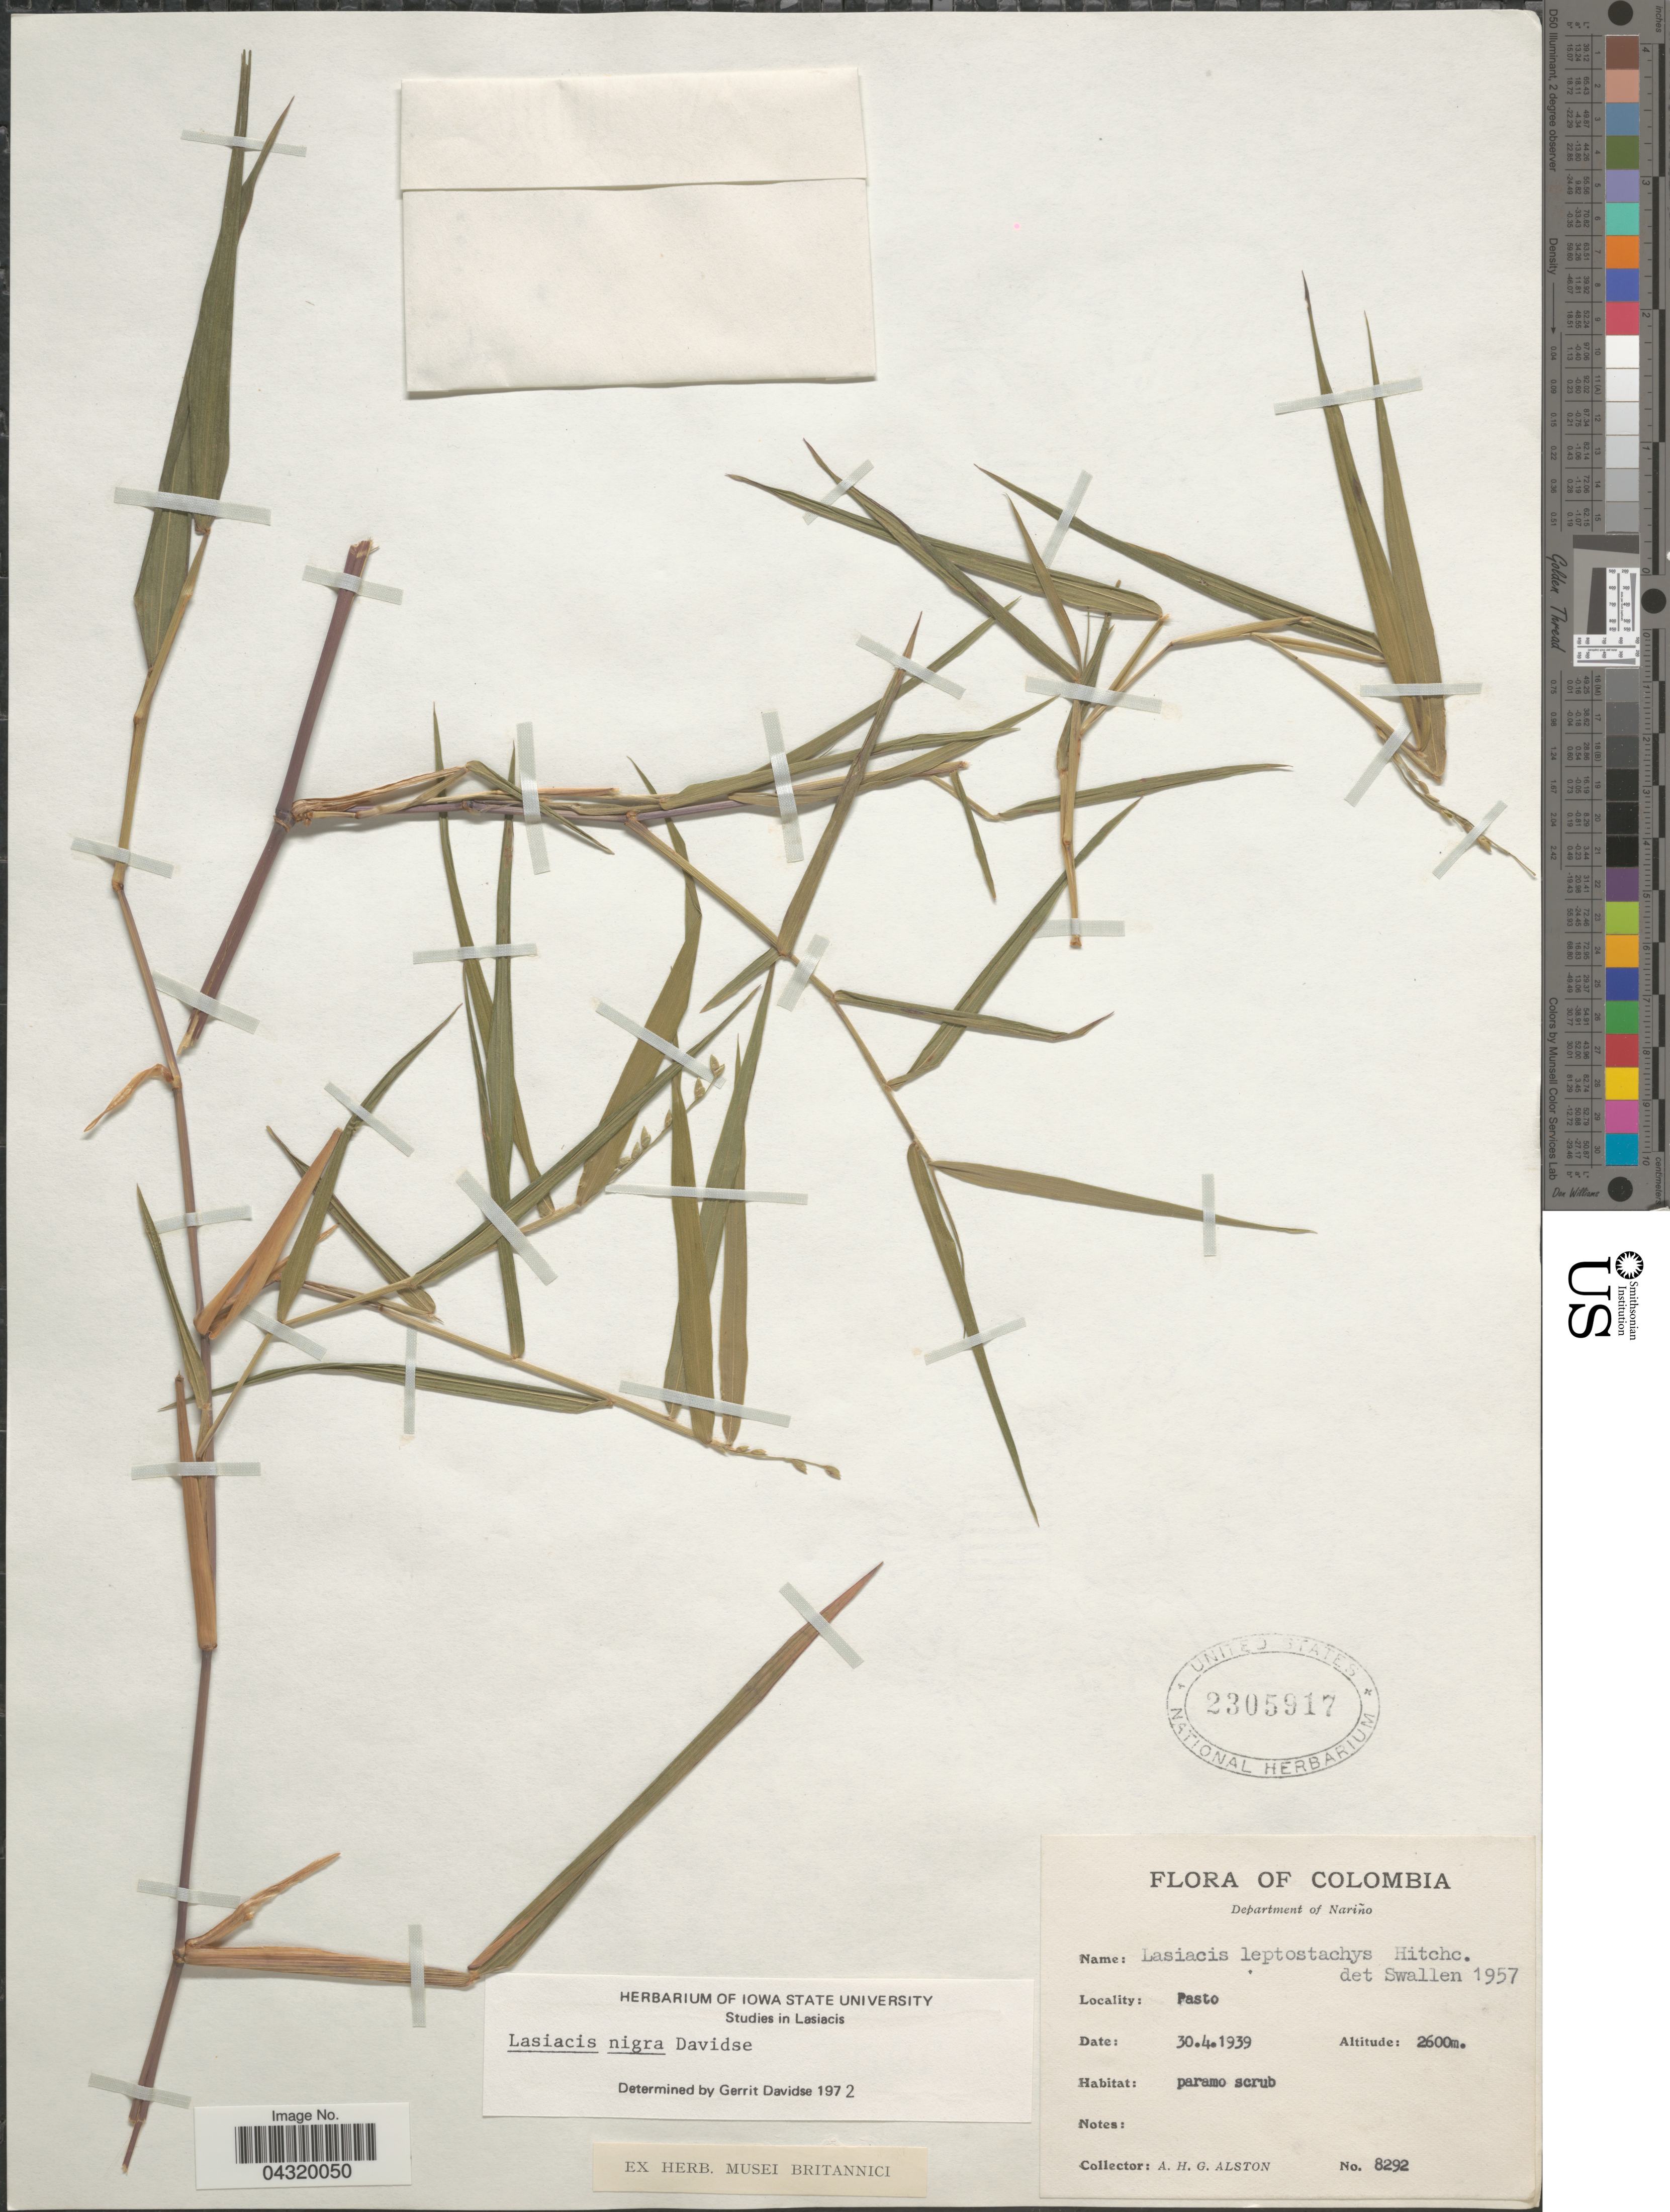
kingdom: Plantae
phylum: Tracheophyta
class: Liliopsida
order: Poales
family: Poaceae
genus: Lasiacis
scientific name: Lasiacis nigra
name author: Davidse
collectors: A. H. Alston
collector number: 8292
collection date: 1939-04-30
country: Colombia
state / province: Nariño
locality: Department of Nariño. Pasto.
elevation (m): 2600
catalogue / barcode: US 2305917